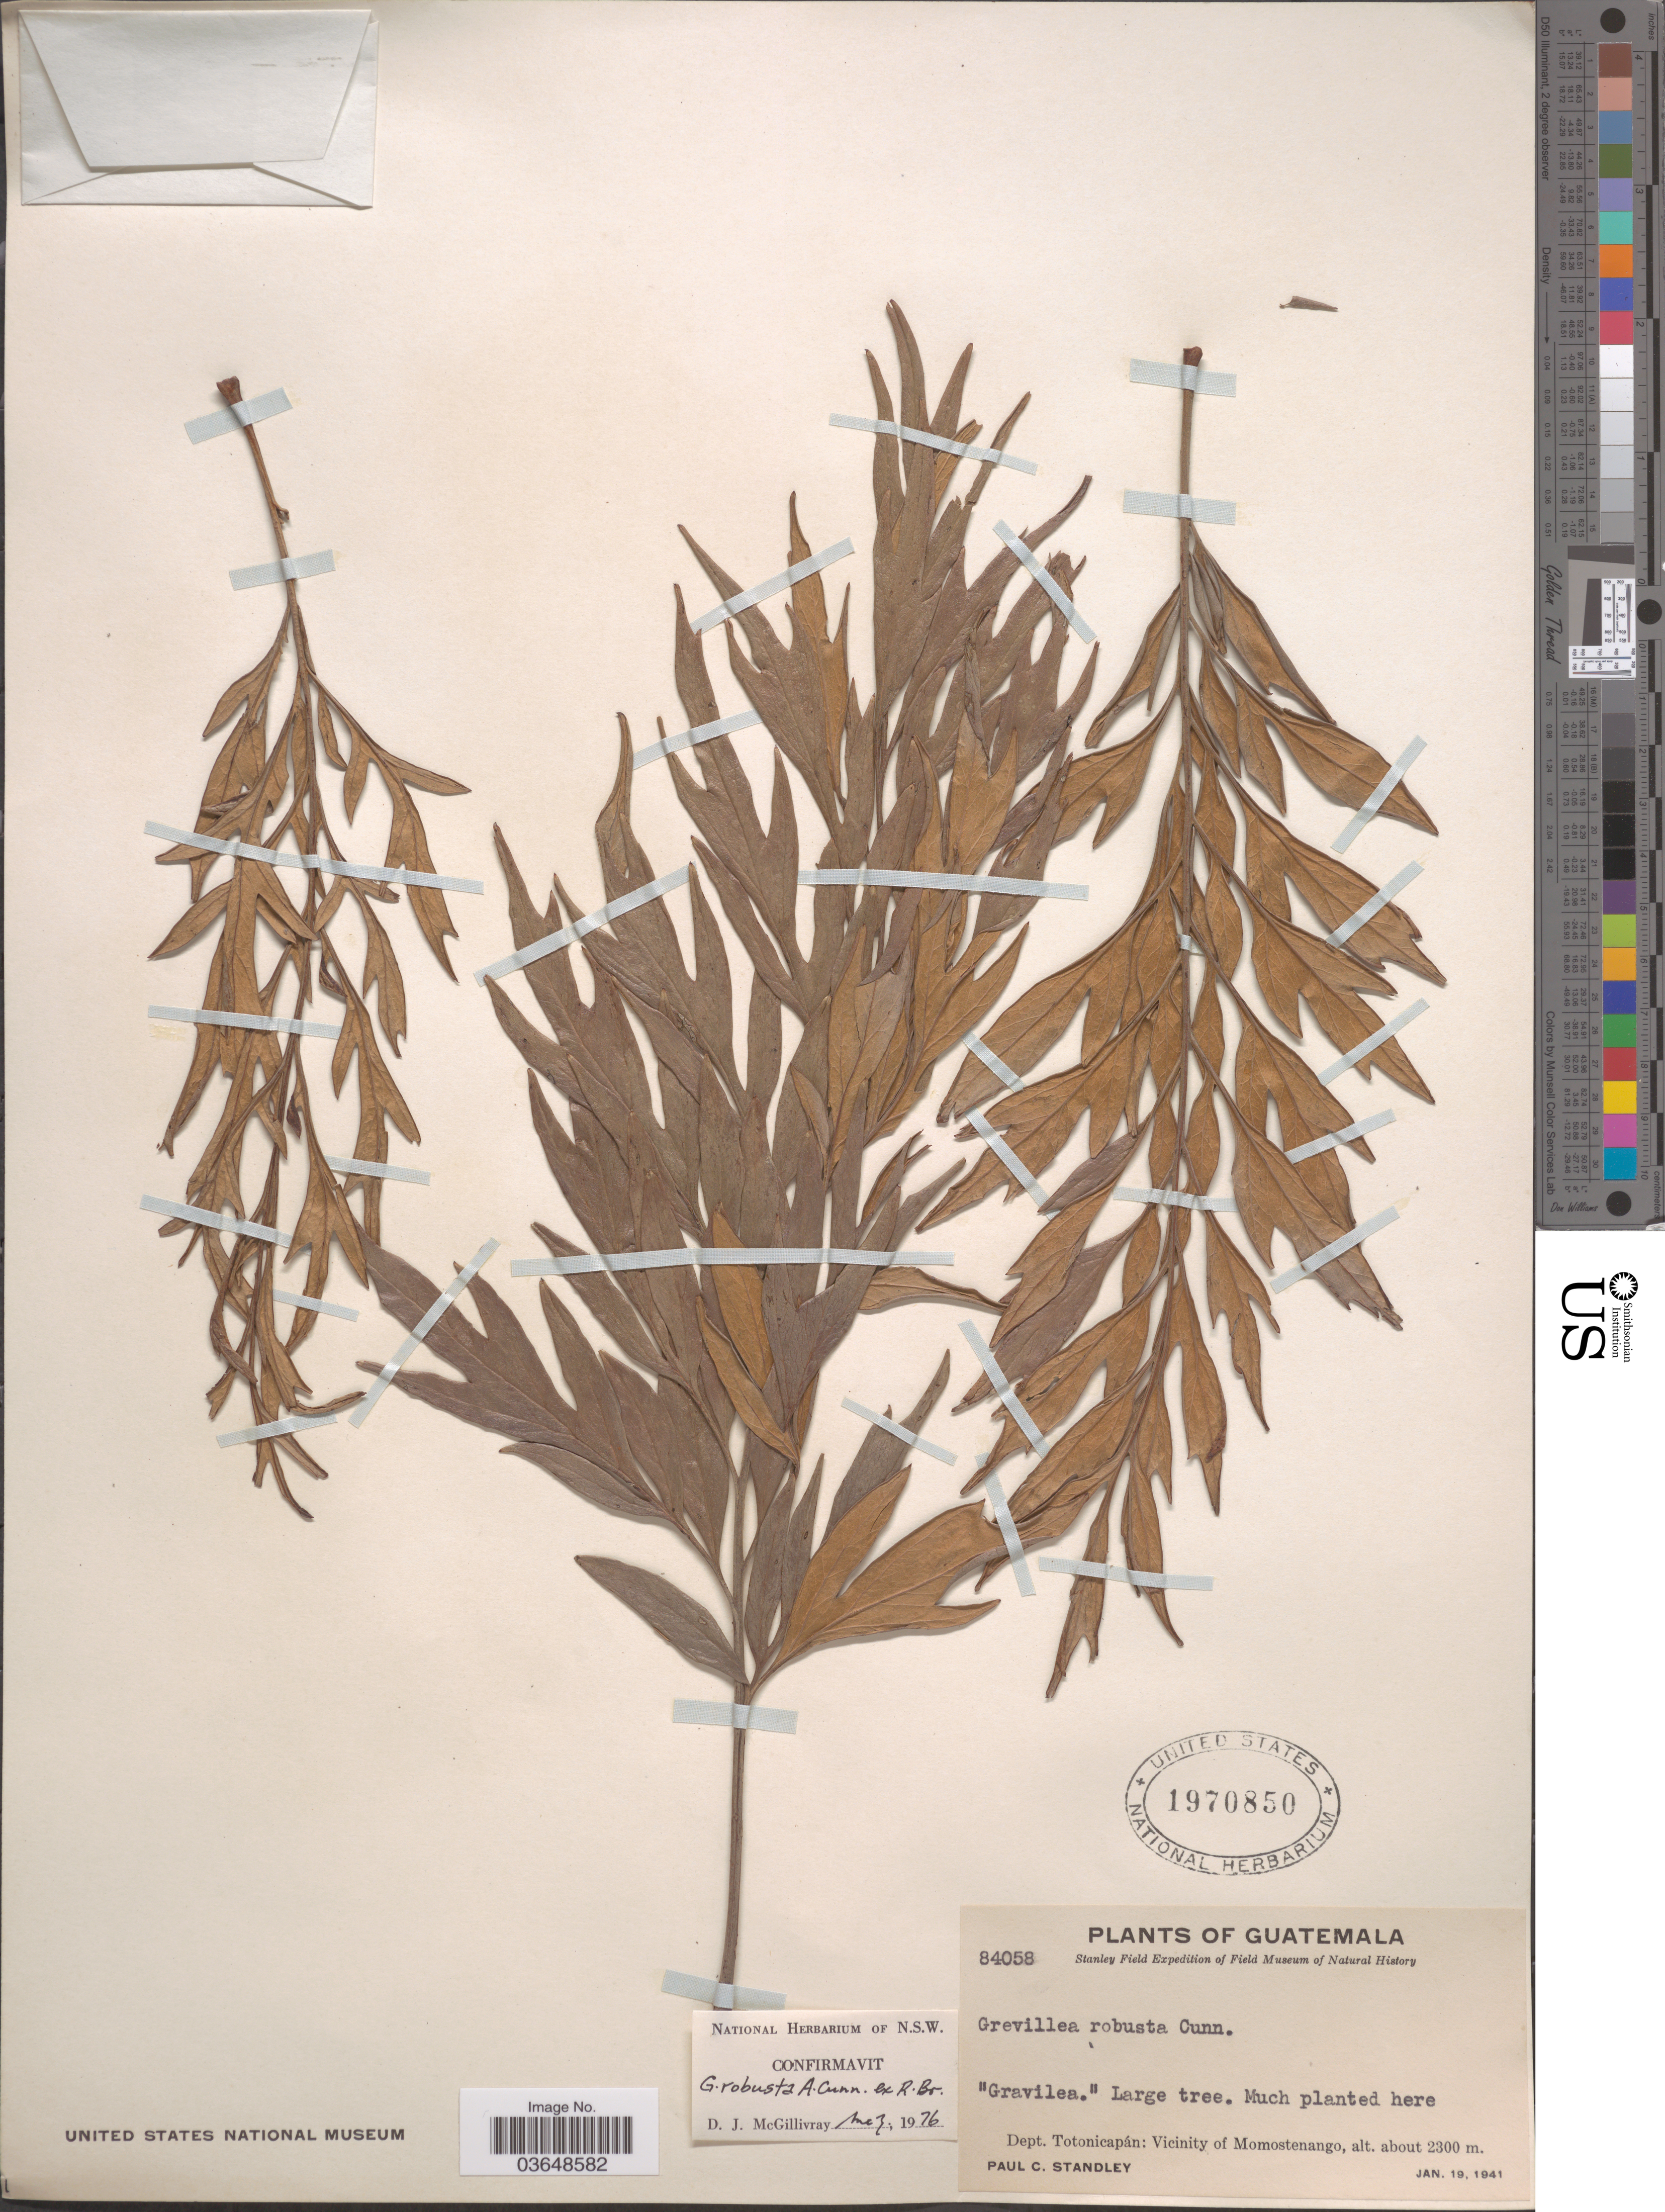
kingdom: Plantae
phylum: Tracheophyta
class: Magnoliopsida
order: Proteales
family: Proteaceae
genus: Grevillea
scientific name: Grevillea robusta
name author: A. Cunn.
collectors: P. C. Standley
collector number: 84058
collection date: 1941-01-19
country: Guatemala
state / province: Totonicapan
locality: Dept. Totonicapán: Vicinity of Momostenango.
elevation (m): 2300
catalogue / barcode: US 1970850